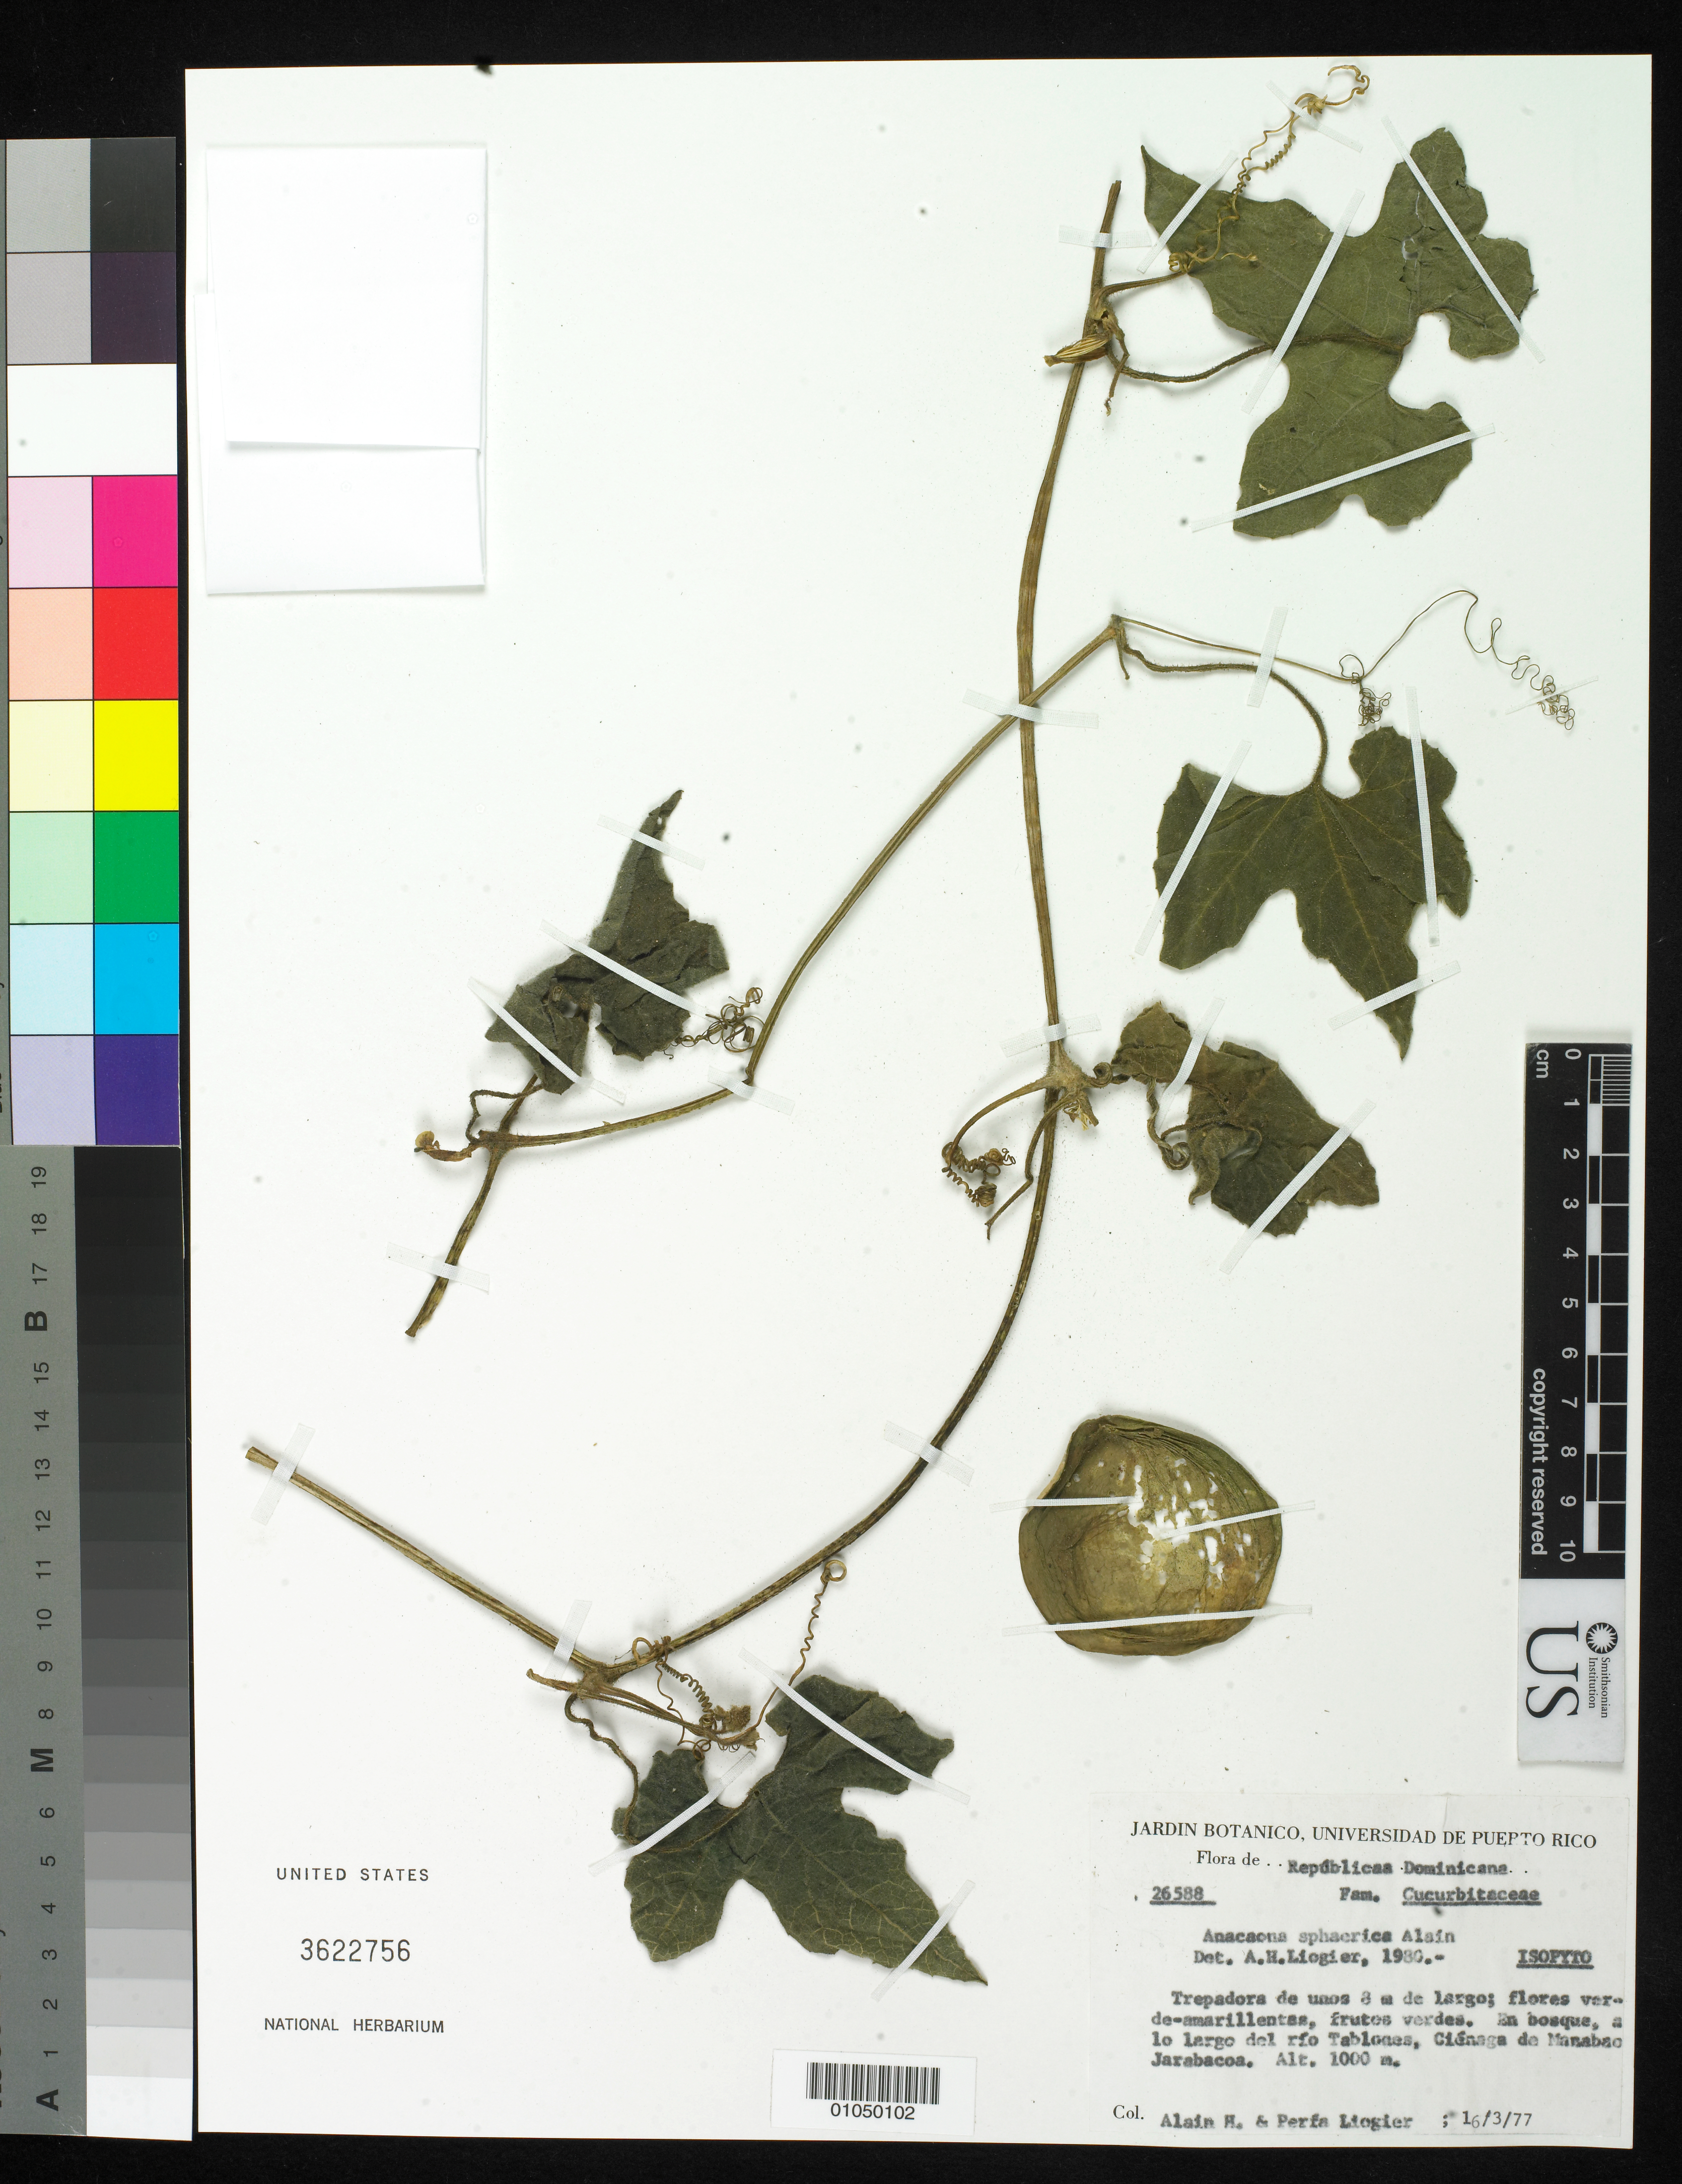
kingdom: Plantae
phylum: Tracheophyta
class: Magnoliopsida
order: Cucurbitales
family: Cucurbitaceae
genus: Anacaona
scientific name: Anacaona sphaerica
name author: Alain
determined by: Strong, M. T., (US), Smithsonian Institution - National Museum of Natural History (UNITED STATES)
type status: Isotype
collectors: A. H. Liogier & M. P. Liogier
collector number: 26588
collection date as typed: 16 Mar 1977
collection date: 1977-03-16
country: Dominican Republic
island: Hispaniola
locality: A lo largo del río Tablones, Ciénaga da Manabao, Jarabacoa.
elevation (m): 1000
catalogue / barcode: US 3622756